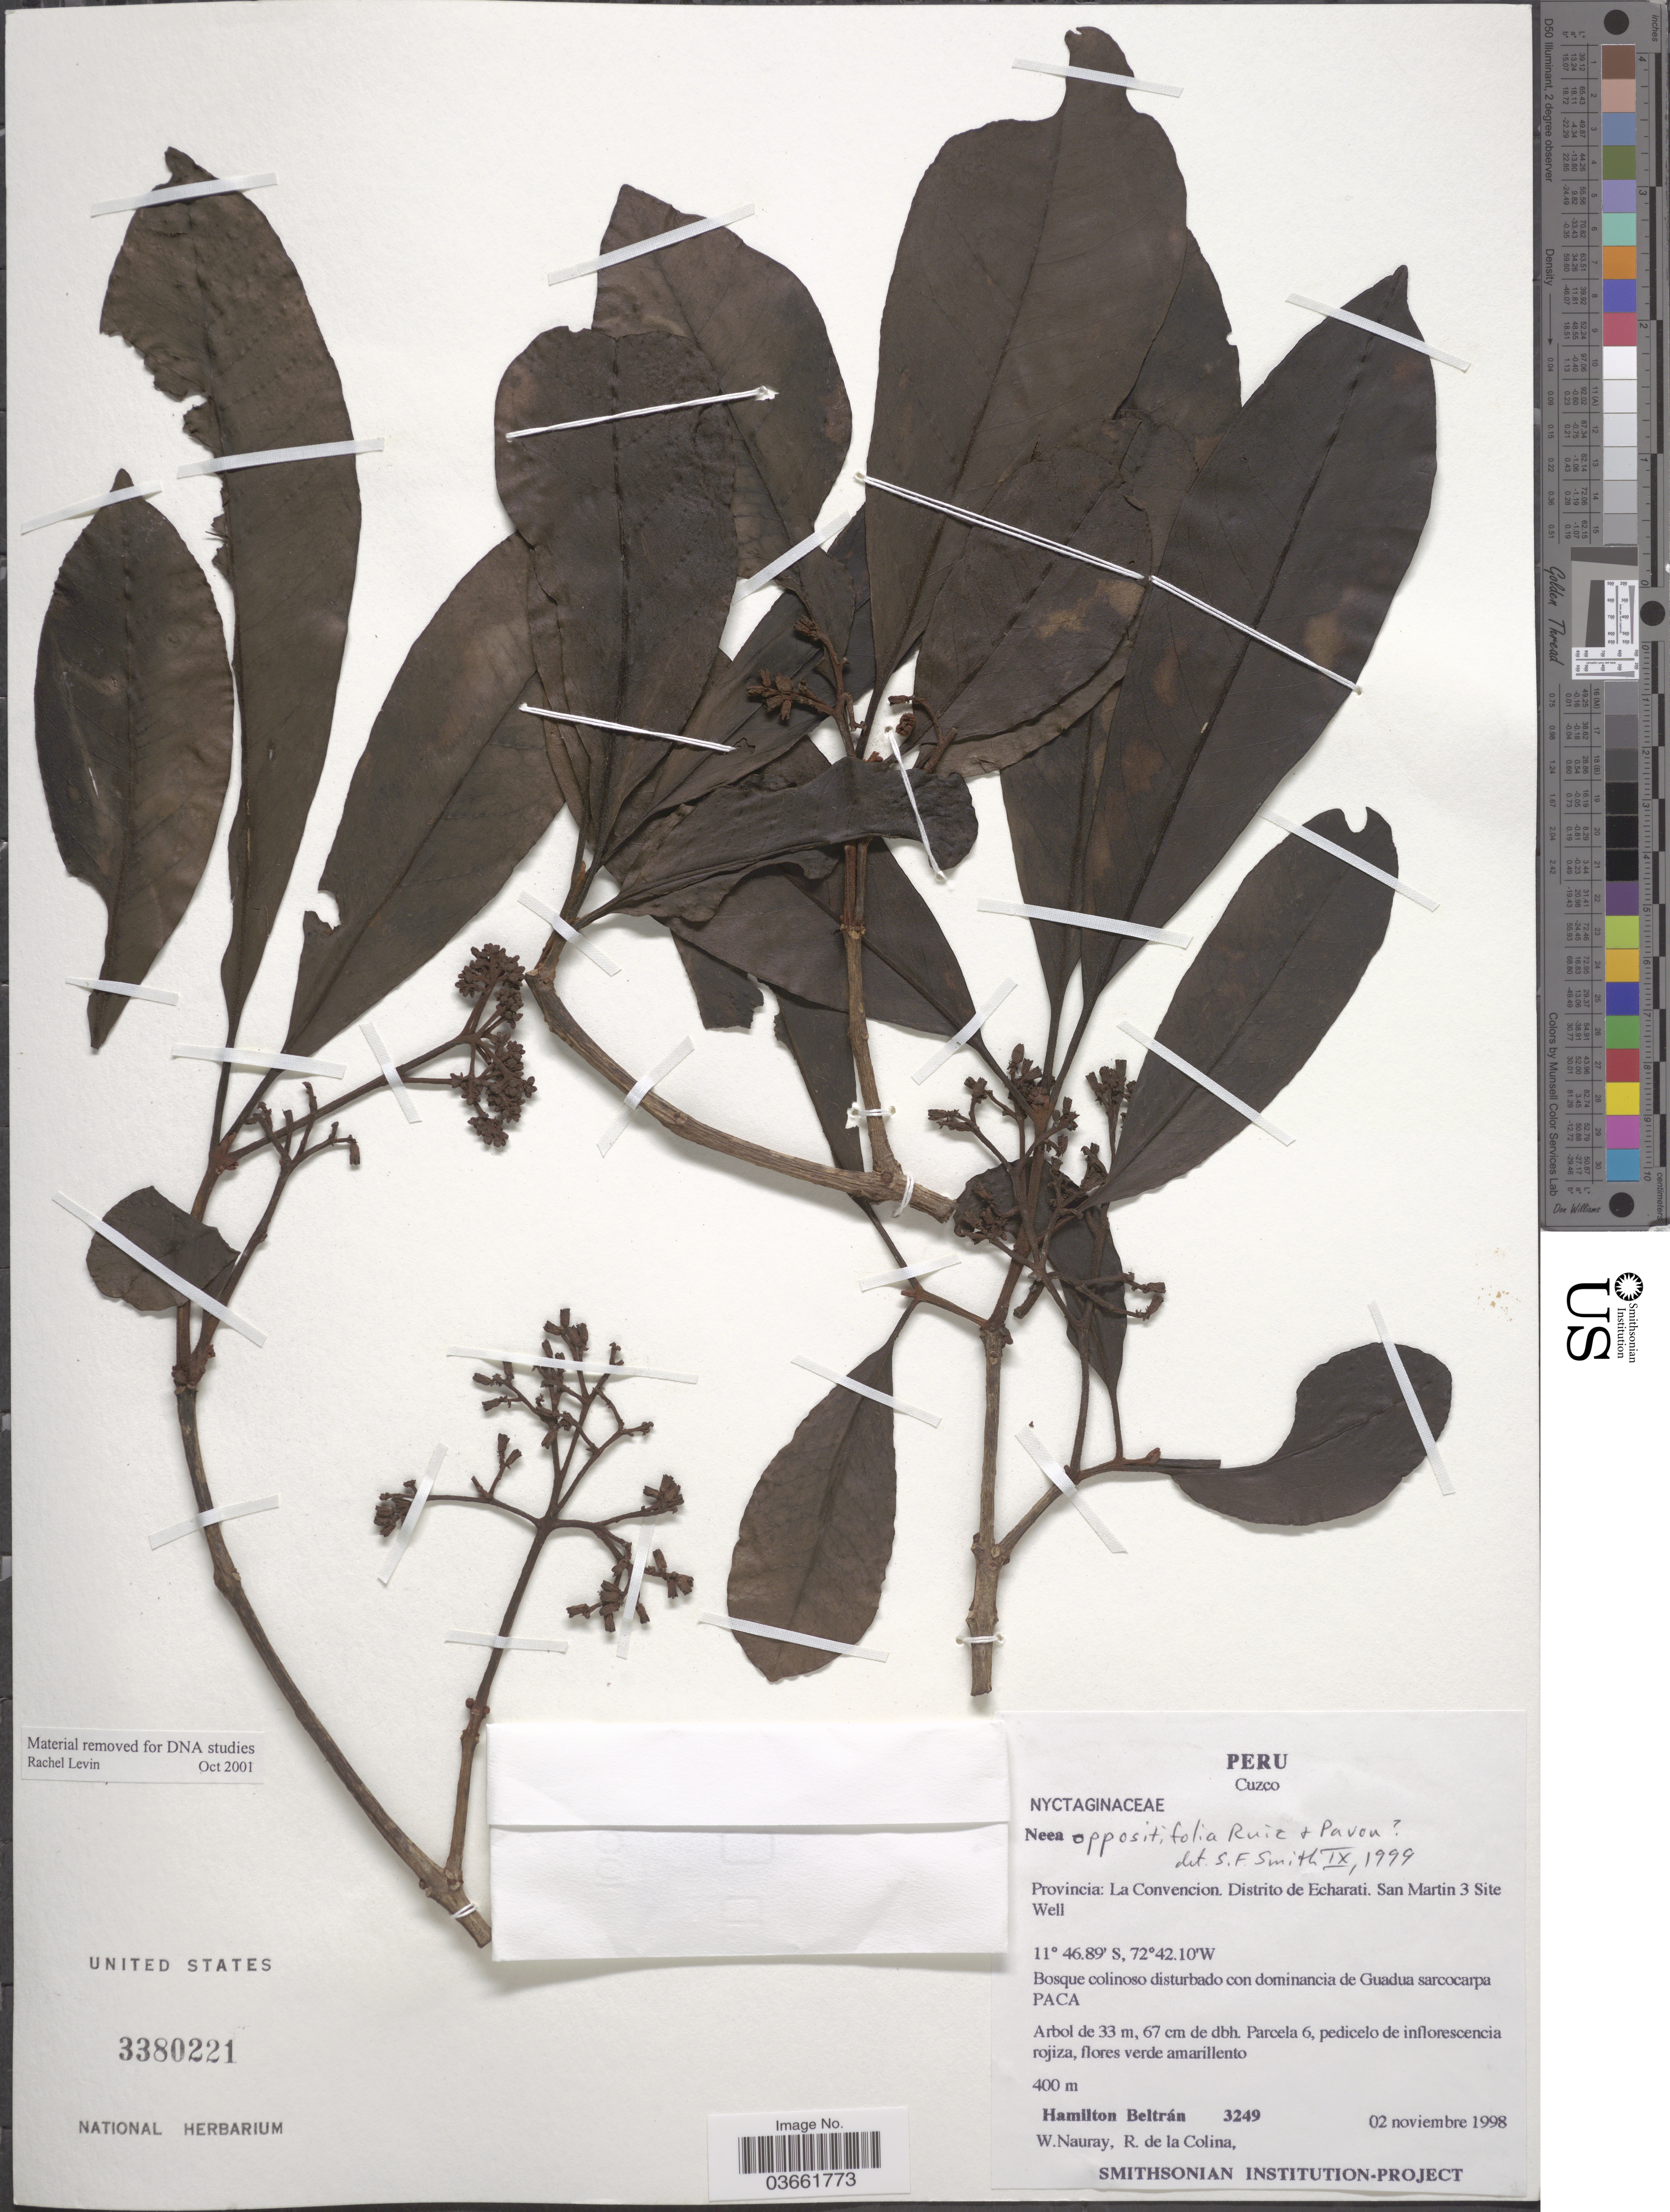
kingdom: Plantae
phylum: Tracheophyta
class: Magnoliopsida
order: Caryophyllales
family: Nyctaginaceae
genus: Neea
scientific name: Neea oppositifolia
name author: Ruiz & Pav.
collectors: H. Beltran, W. Nauray & R. de La Colina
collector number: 3249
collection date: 1998-11-02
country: Peru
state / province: Cusco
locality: Cuzco. Provincia: La Convencion, Distrito de Echarati. San Martin 3 Site Well.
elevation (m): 400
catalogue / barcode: US 3380221